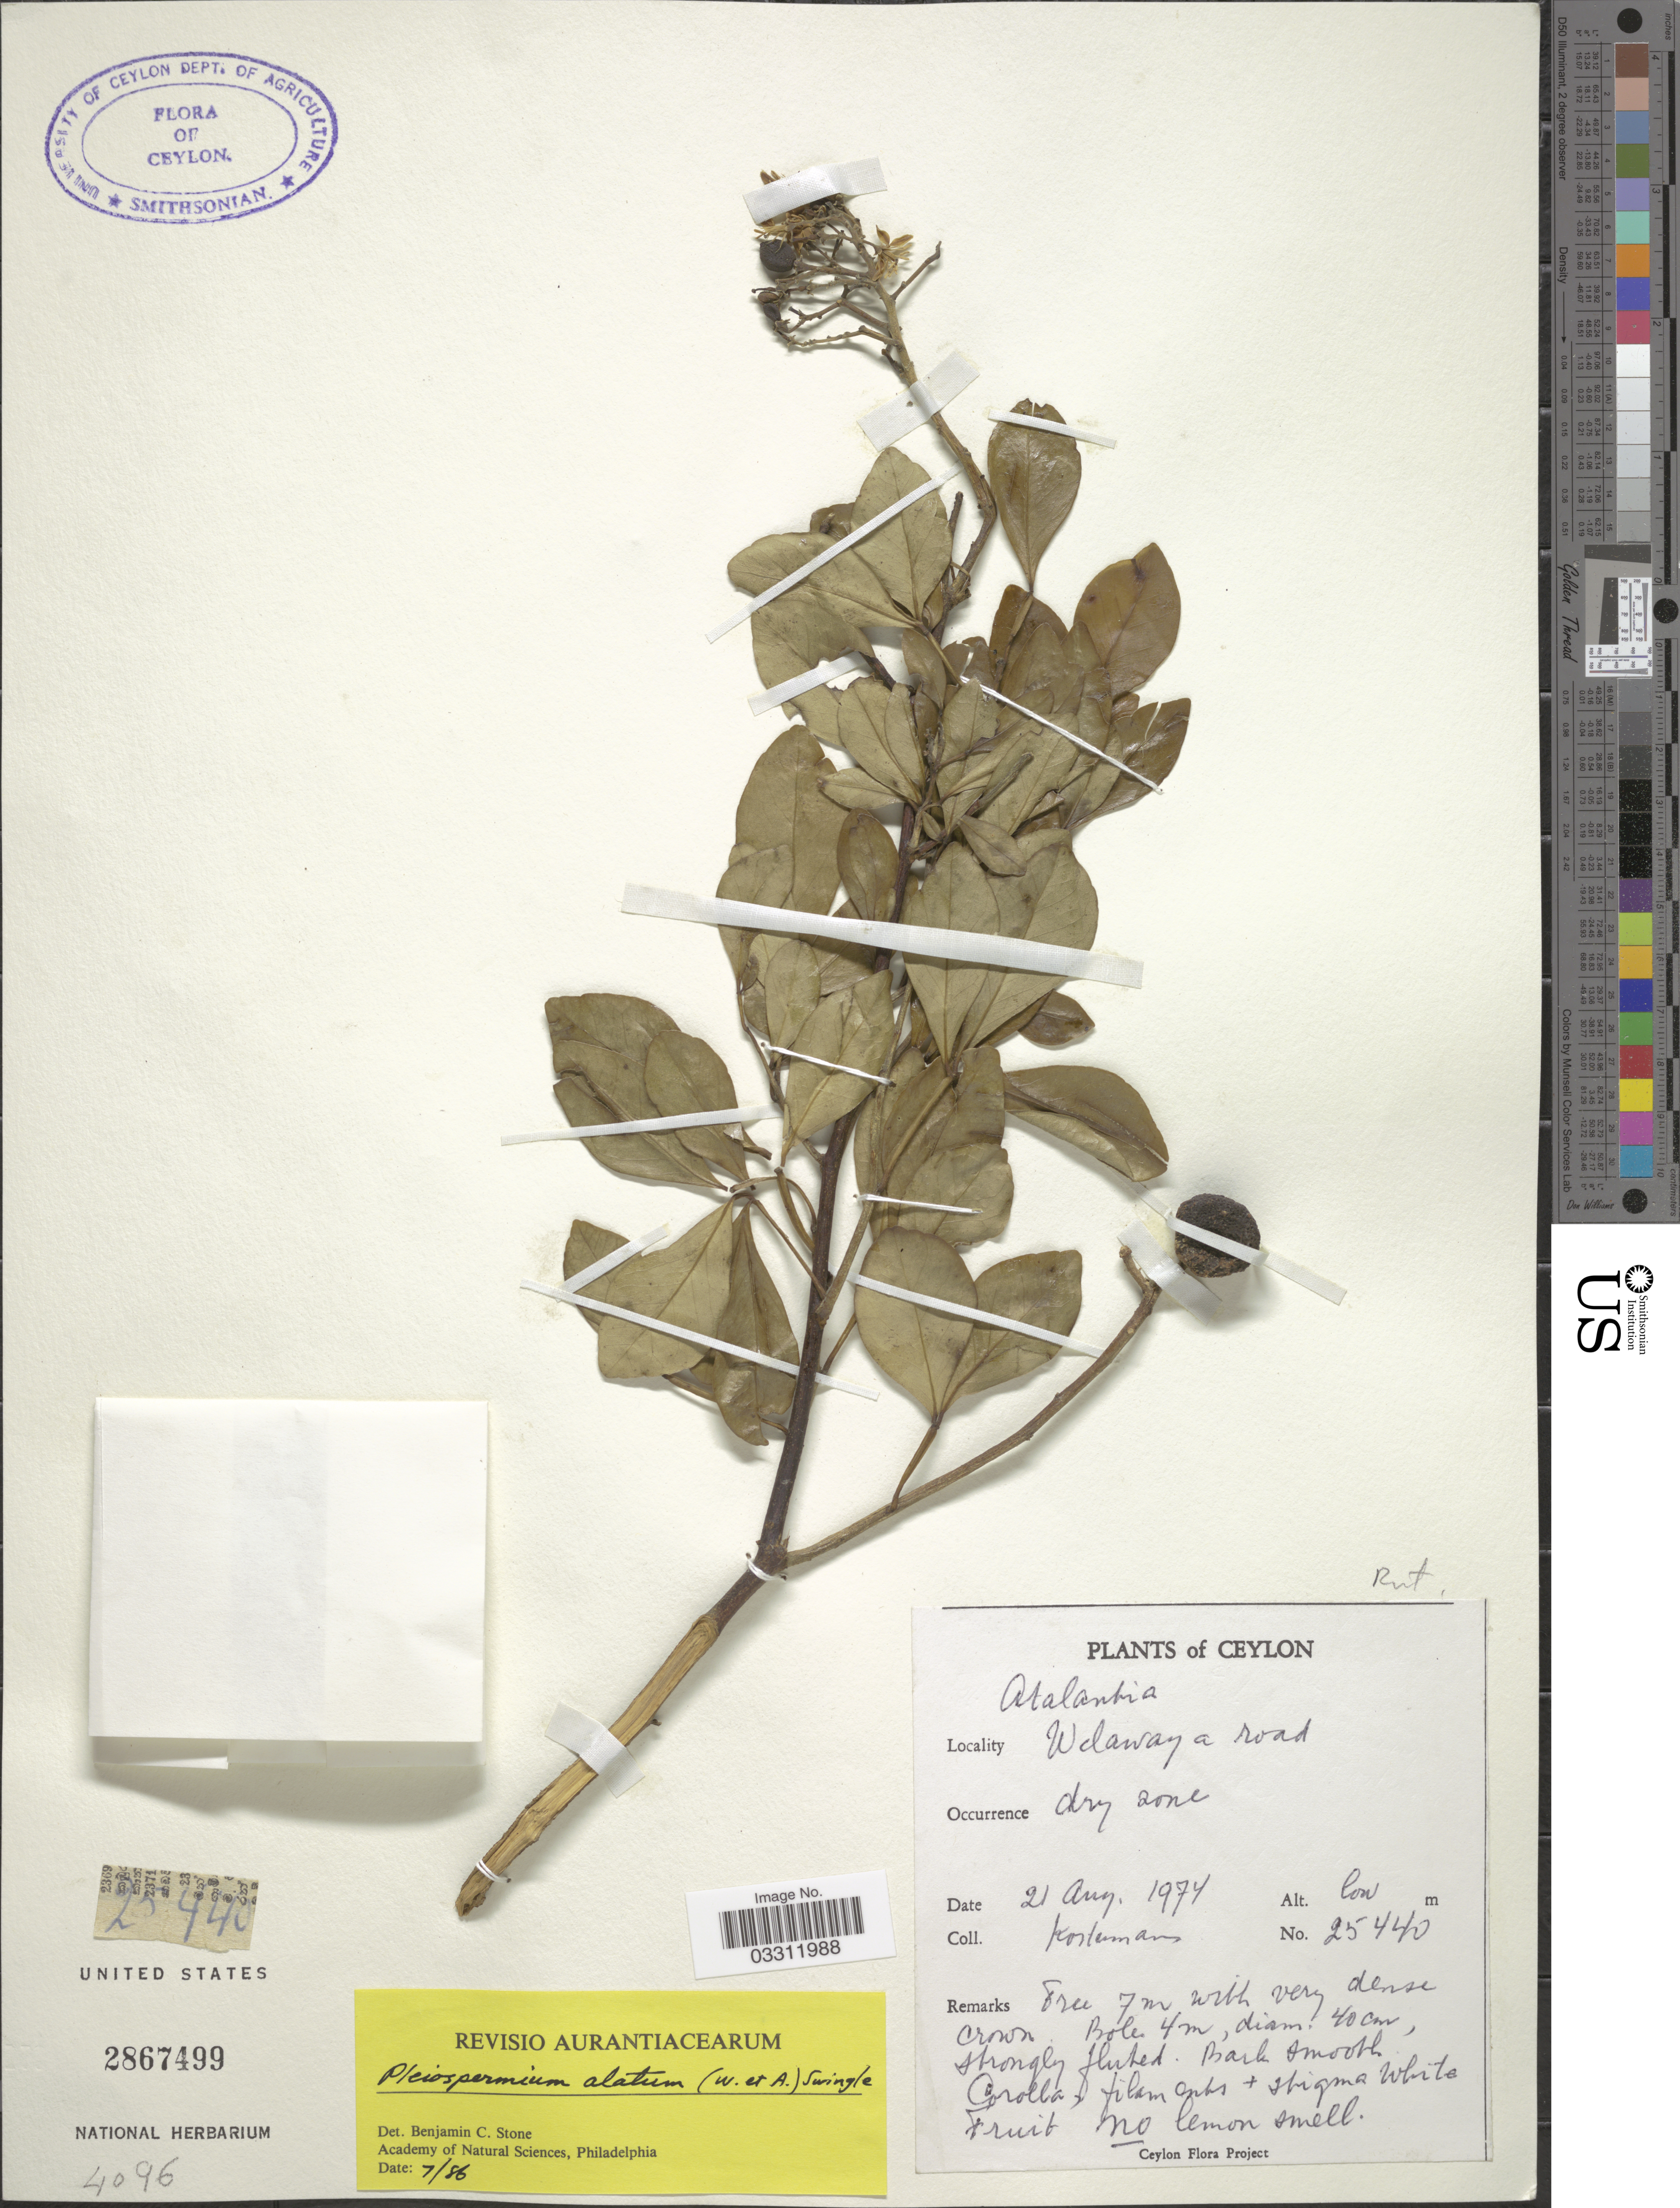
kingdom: Plantae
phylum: Tracheophyta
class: Magnoliopsida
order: Sapindales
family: Rutaceae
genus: Pleiospermium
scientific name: Pleiospermium alatum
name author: (Wight & Arn.) Swingle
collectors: Kostermans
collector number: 25440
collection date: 1974-08-21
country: Sri Lanka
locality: Ceylon, Welawaya road.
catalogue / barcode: US 2867499